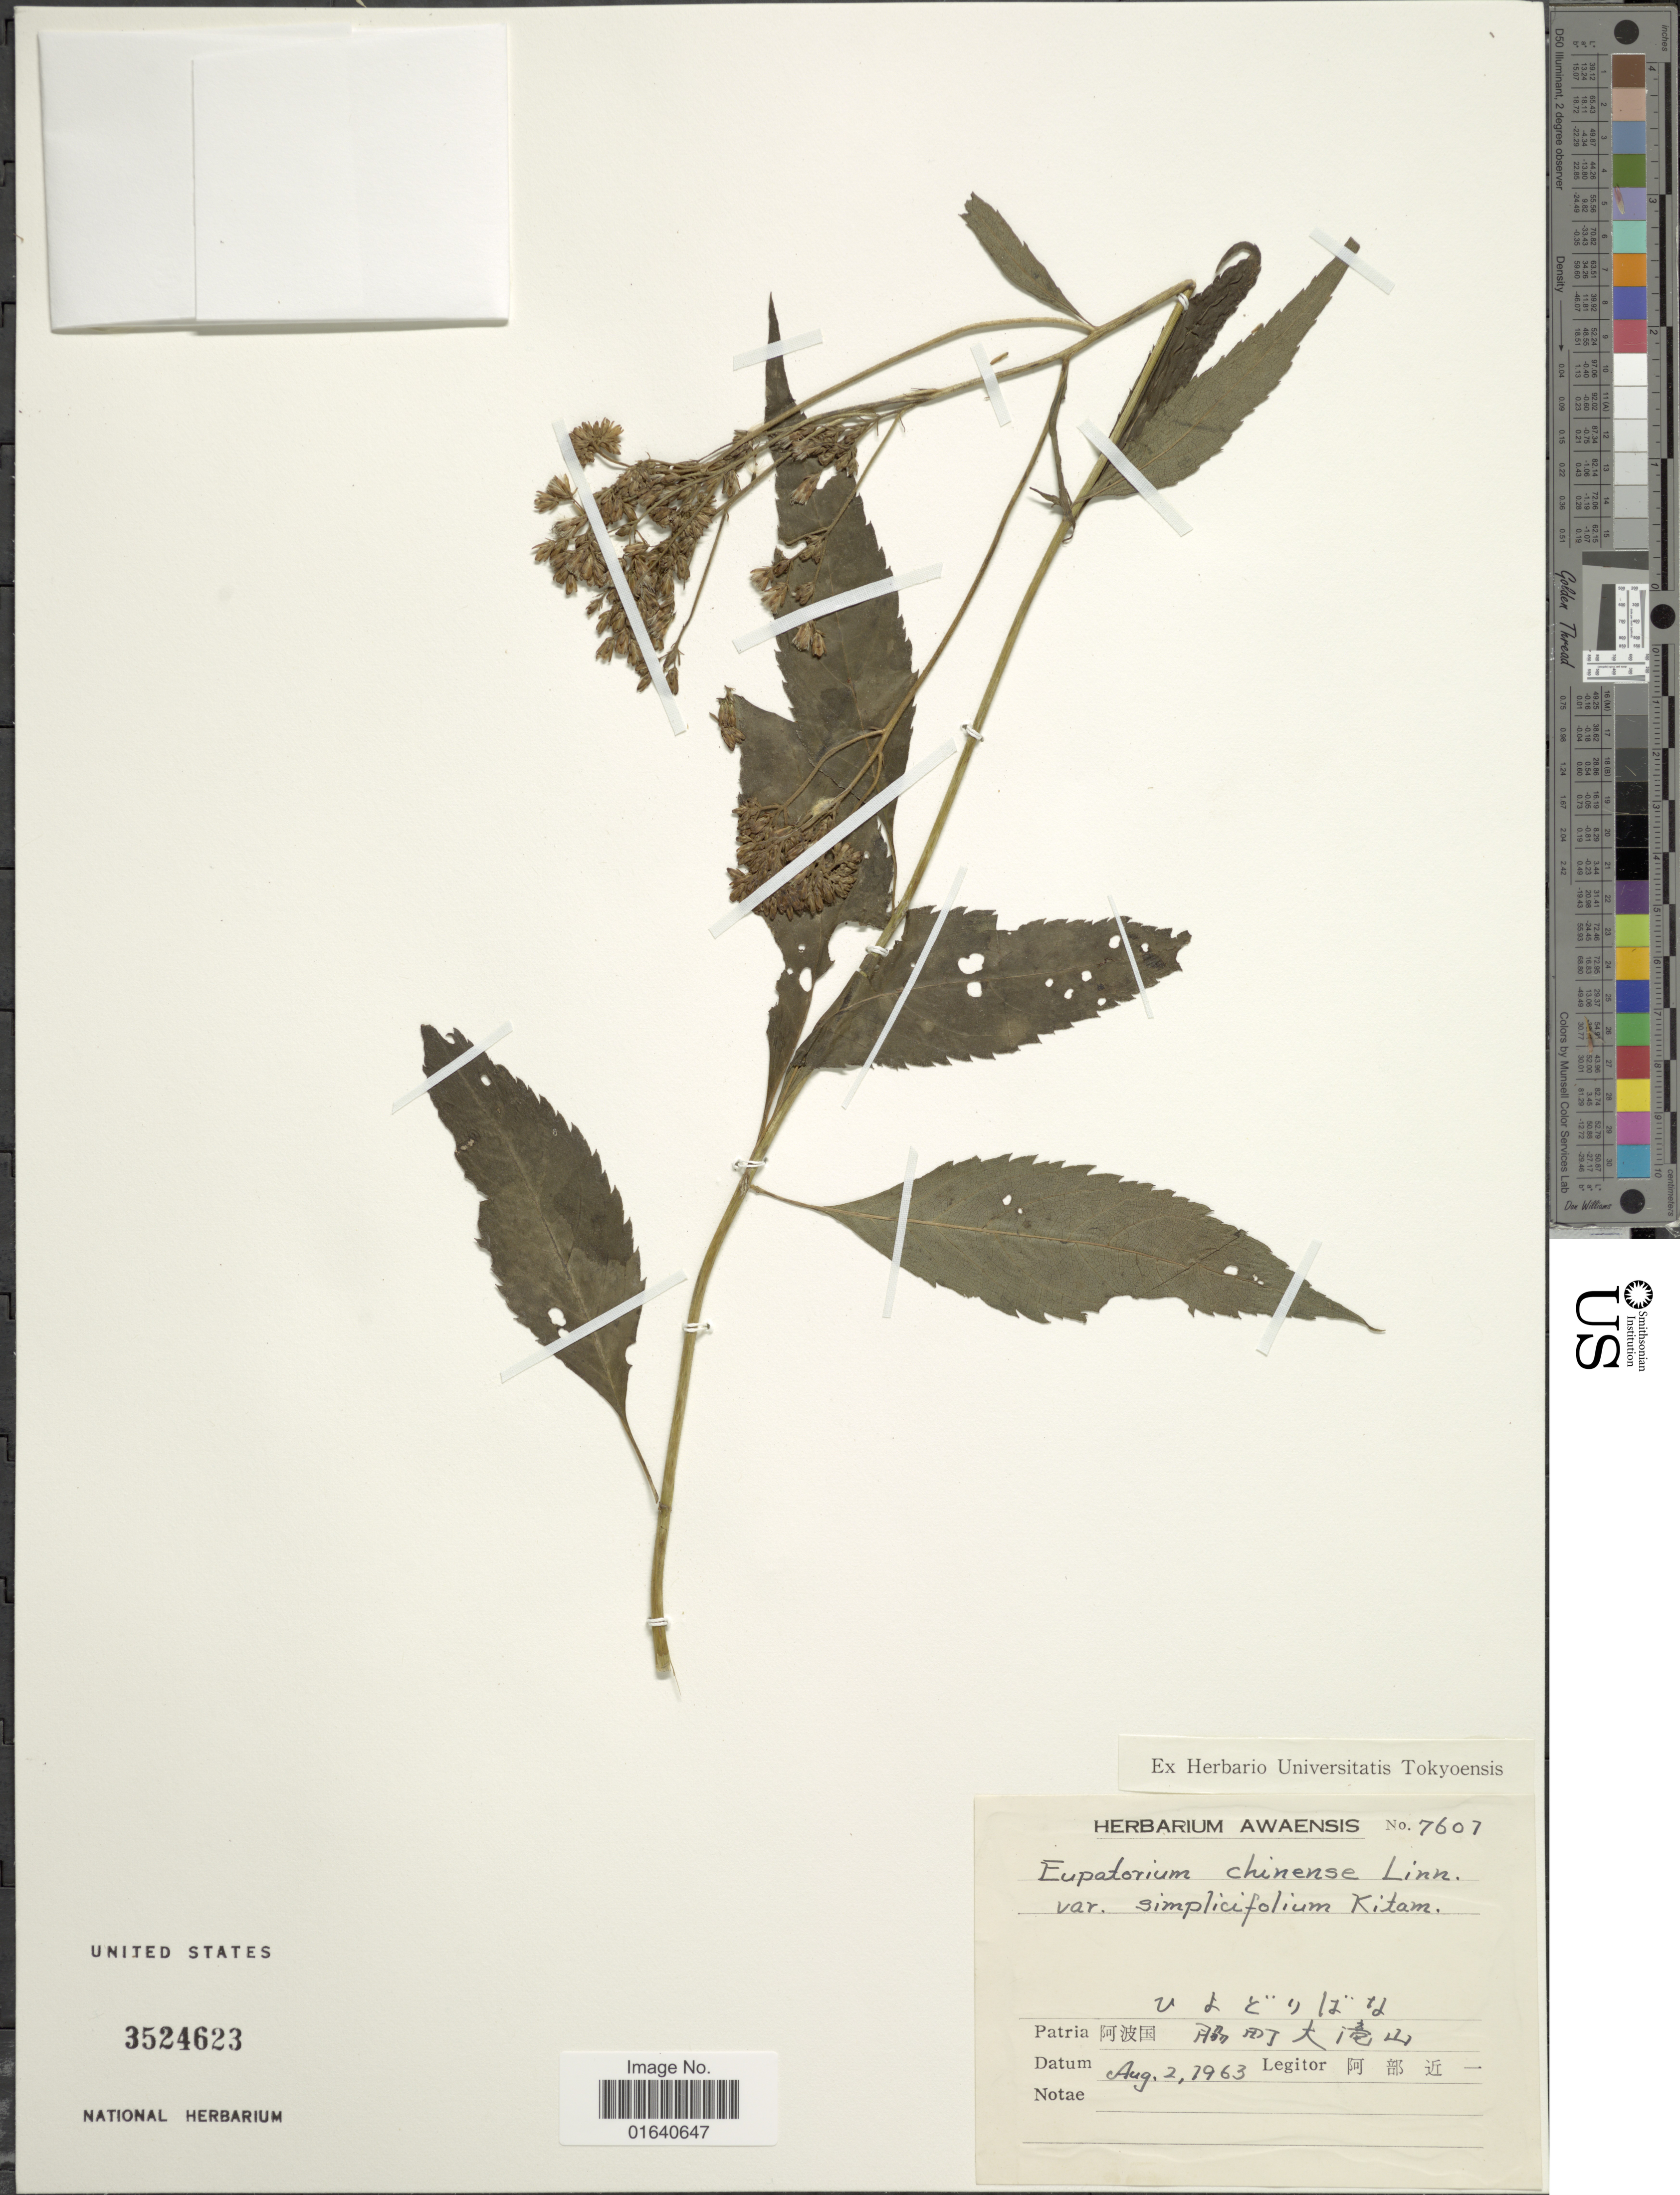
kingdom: Plantae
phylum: Tracheophyta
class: Magnoliopsida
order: Asterales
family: Asteraceae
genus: Eupatorium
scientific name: Eupatorium chinense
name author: L.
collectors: K. Abe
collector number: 7607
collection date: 1963-08-02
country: Japan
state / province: Tokusima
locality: Awa Province on the label (now Tokushima Prefecture). Wakimachi Otakimura.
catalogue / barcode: US 3524623